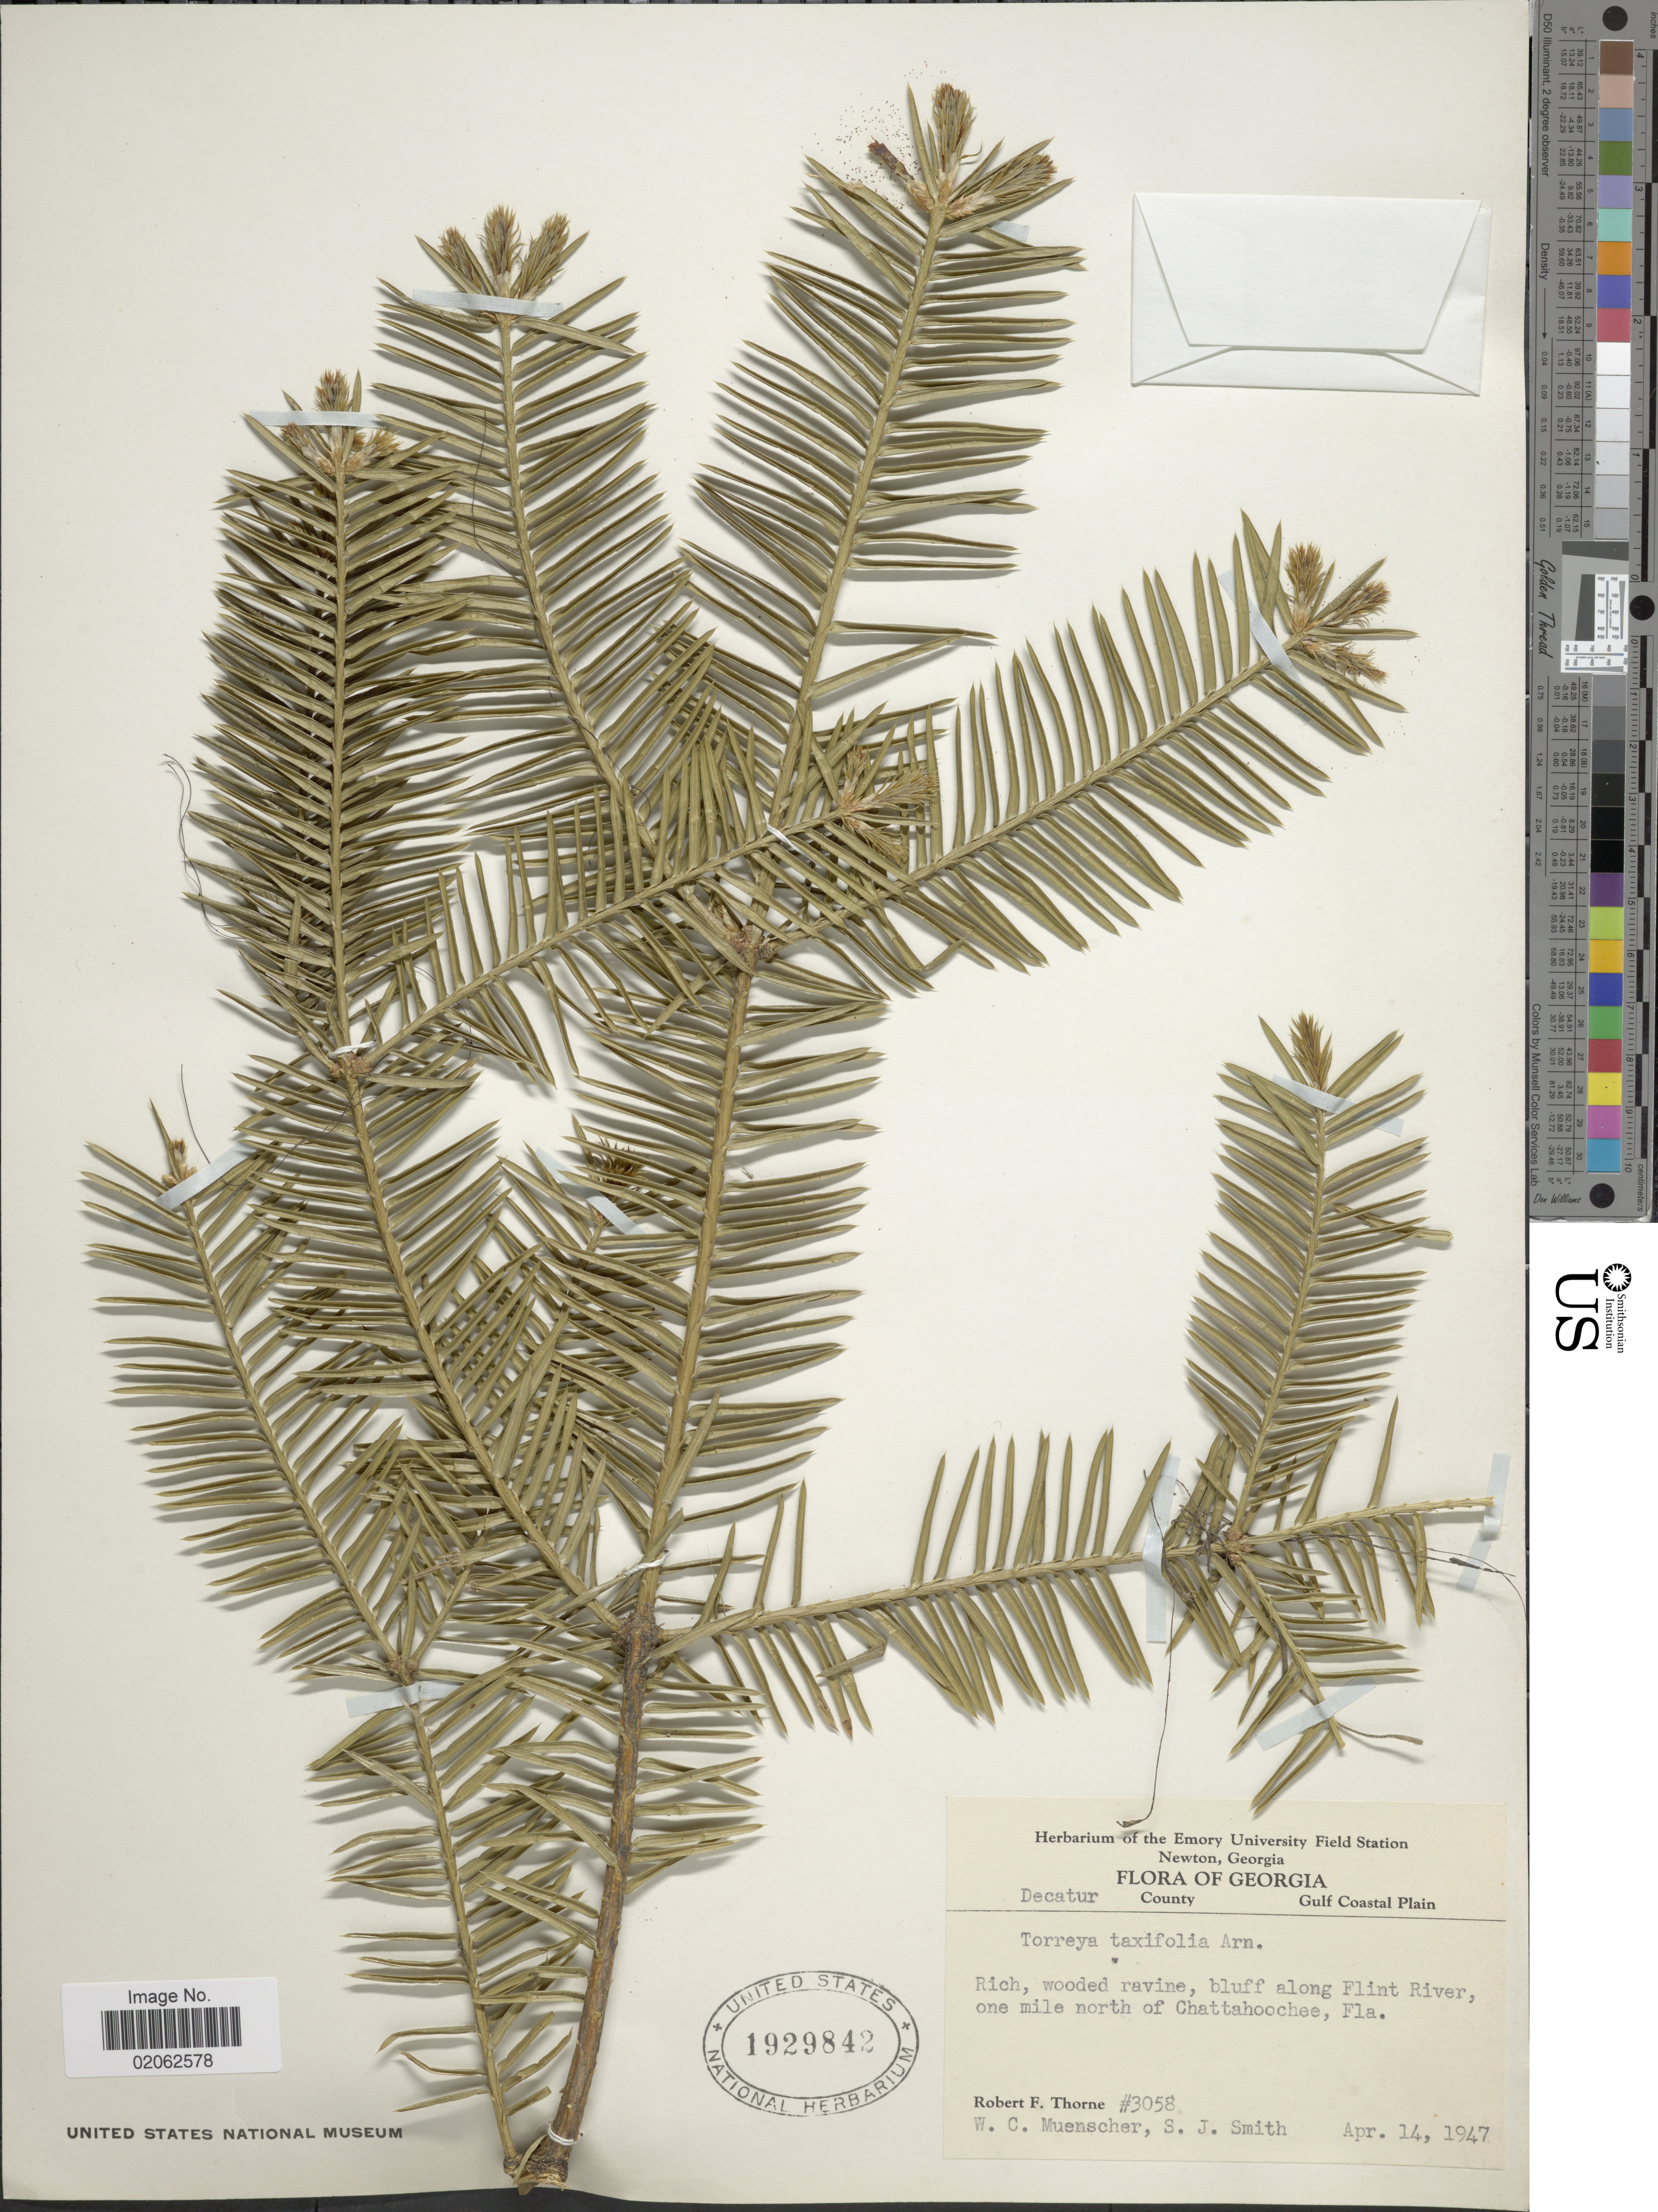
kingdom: Plantae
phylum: Tracheophyta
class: Pinopsida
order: Pinales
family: Taxaceae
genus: Torreya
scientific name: Torreya taxifolia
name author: Arn.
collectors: R. F. Thorne, W. Muenscher & S. Smith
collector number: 3058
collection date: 1947-04-14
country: United States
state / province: Georgia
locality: Decatut County. Gulf Coastal Plain. Rich, wooded ravine, bluff along Flint River, one mile north of Chattahoochee, Fla.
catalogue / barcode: US 1929842